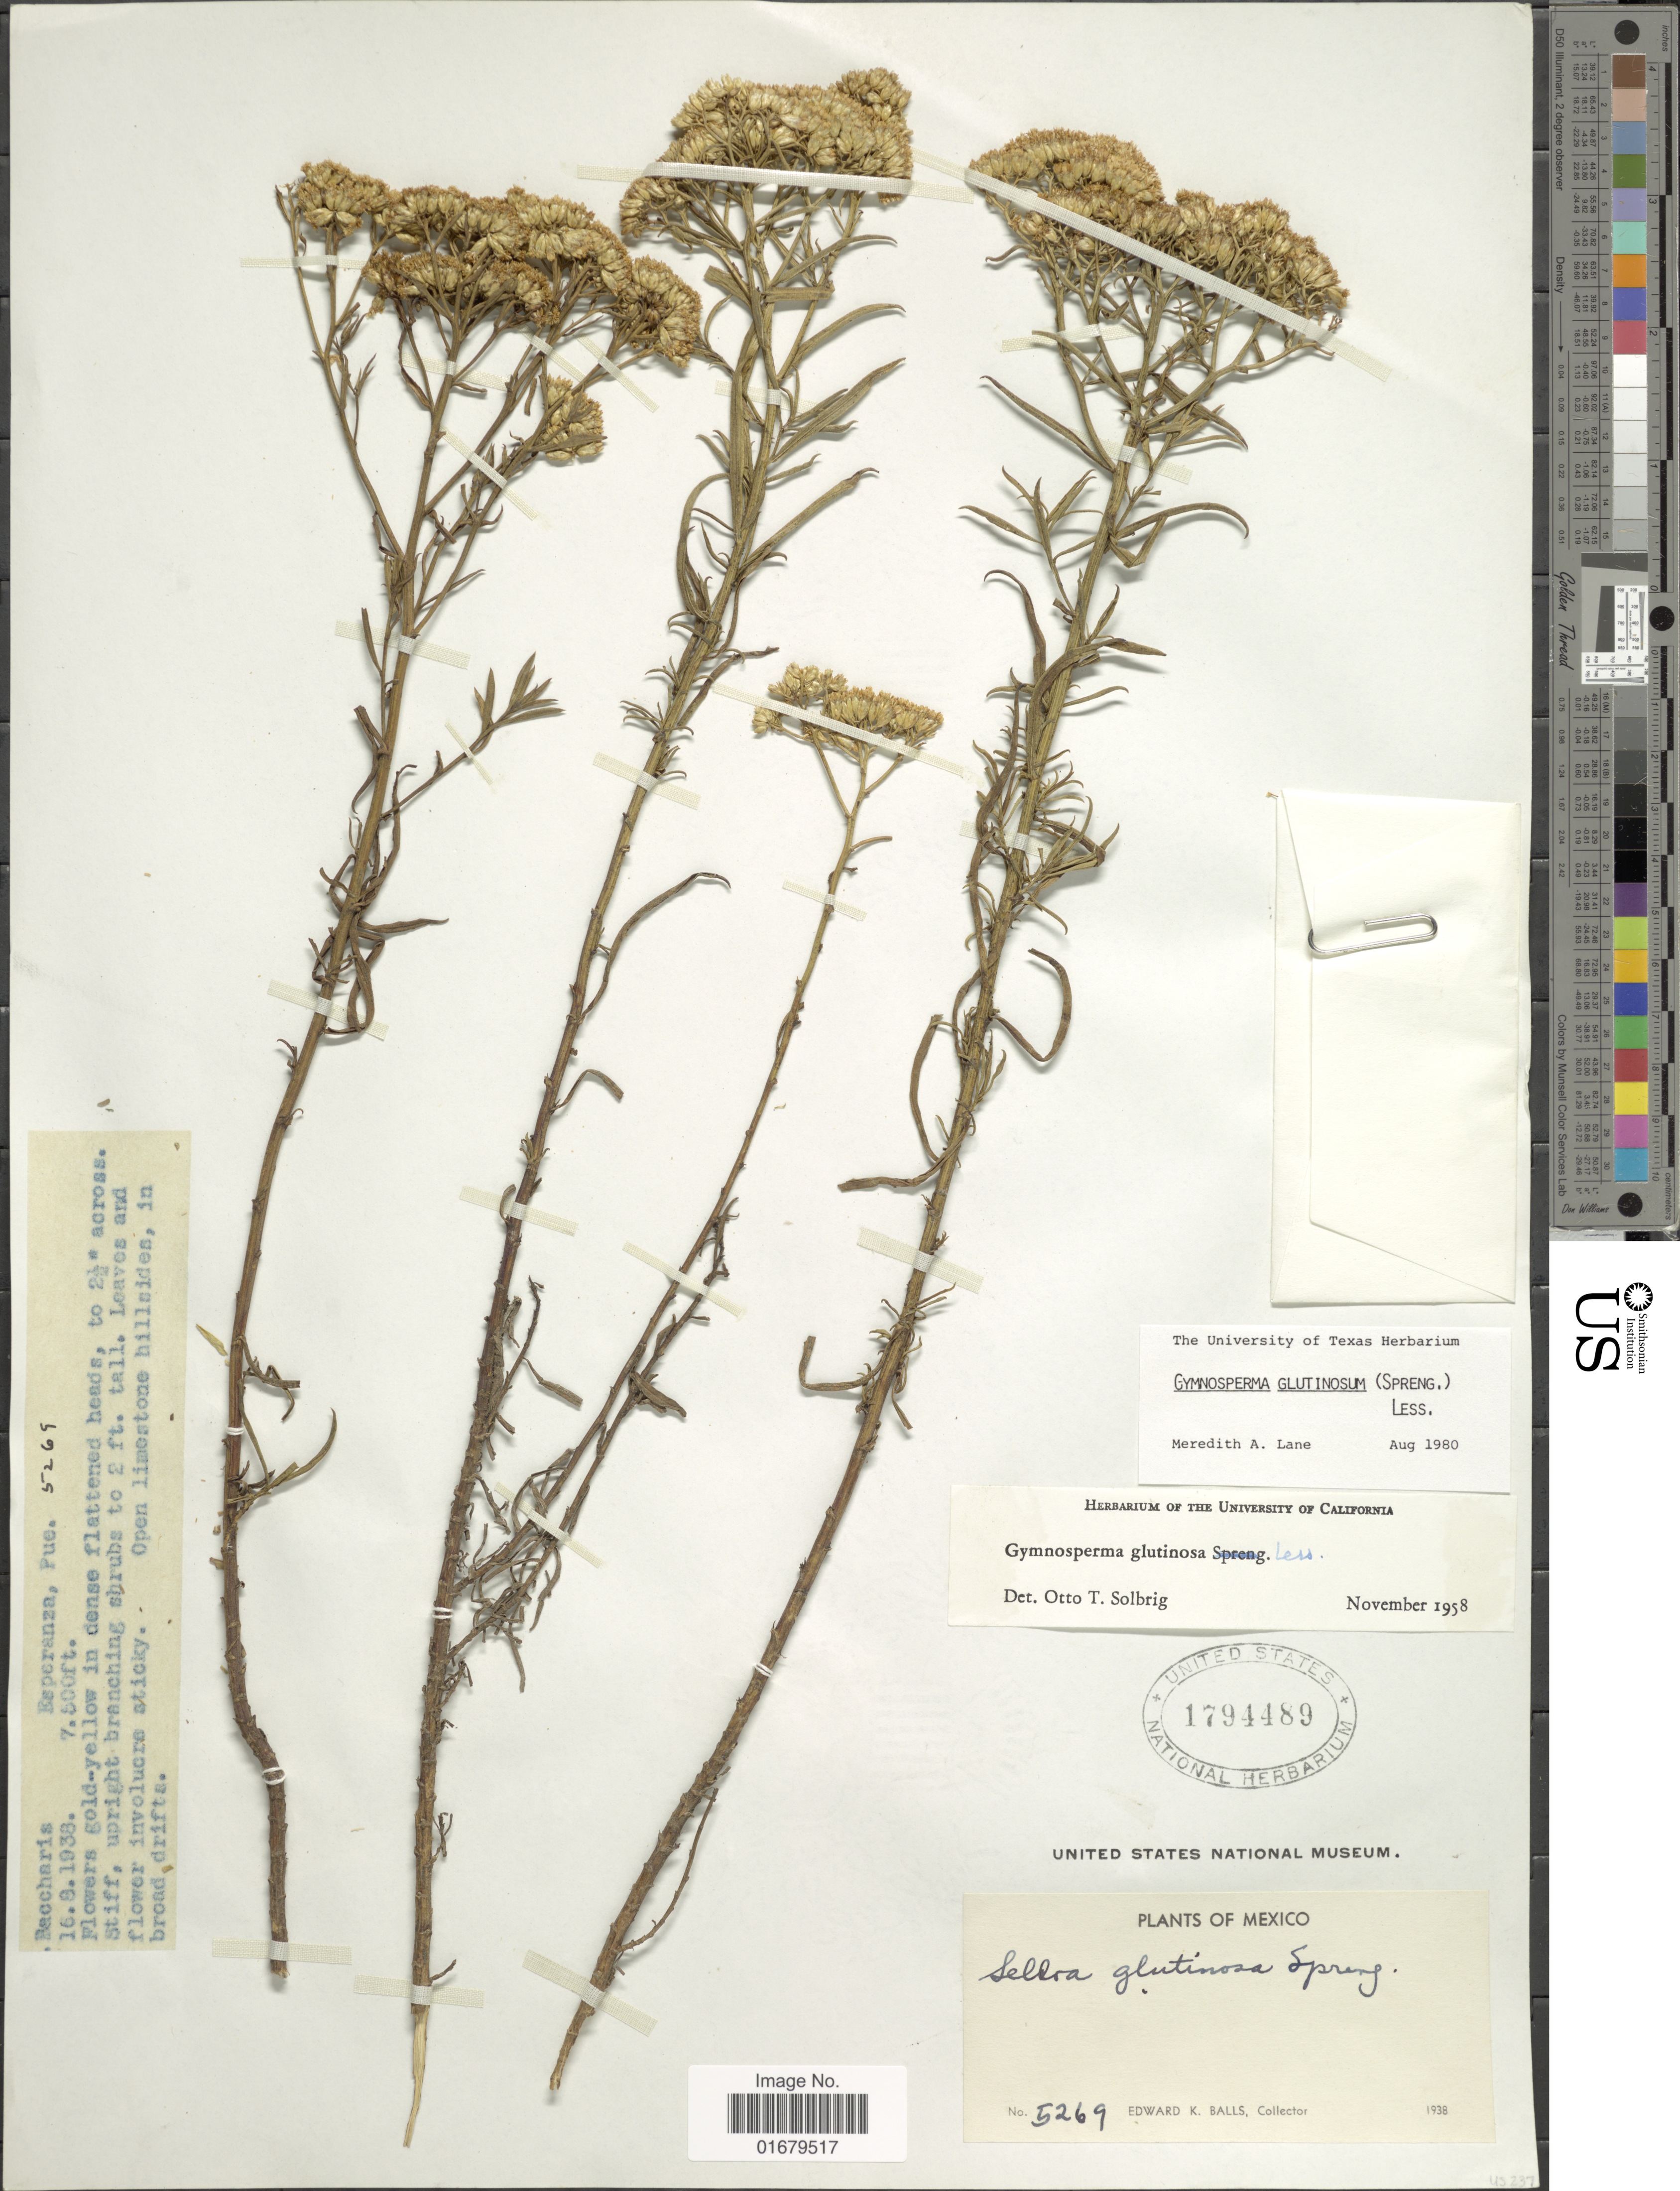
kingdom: Plantae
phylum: Tracheophyta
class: Magnoliopsida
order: Asterales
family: Asteraceae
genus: Gymnosperma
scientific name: Gymnosperma glutinosum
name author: (Spreng.) Less.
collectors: E. K. Balls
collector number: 5269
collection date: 1938-08-16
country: Mexico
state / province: Puebla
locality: Esperanza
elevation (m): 2286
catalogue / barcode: US 1794489